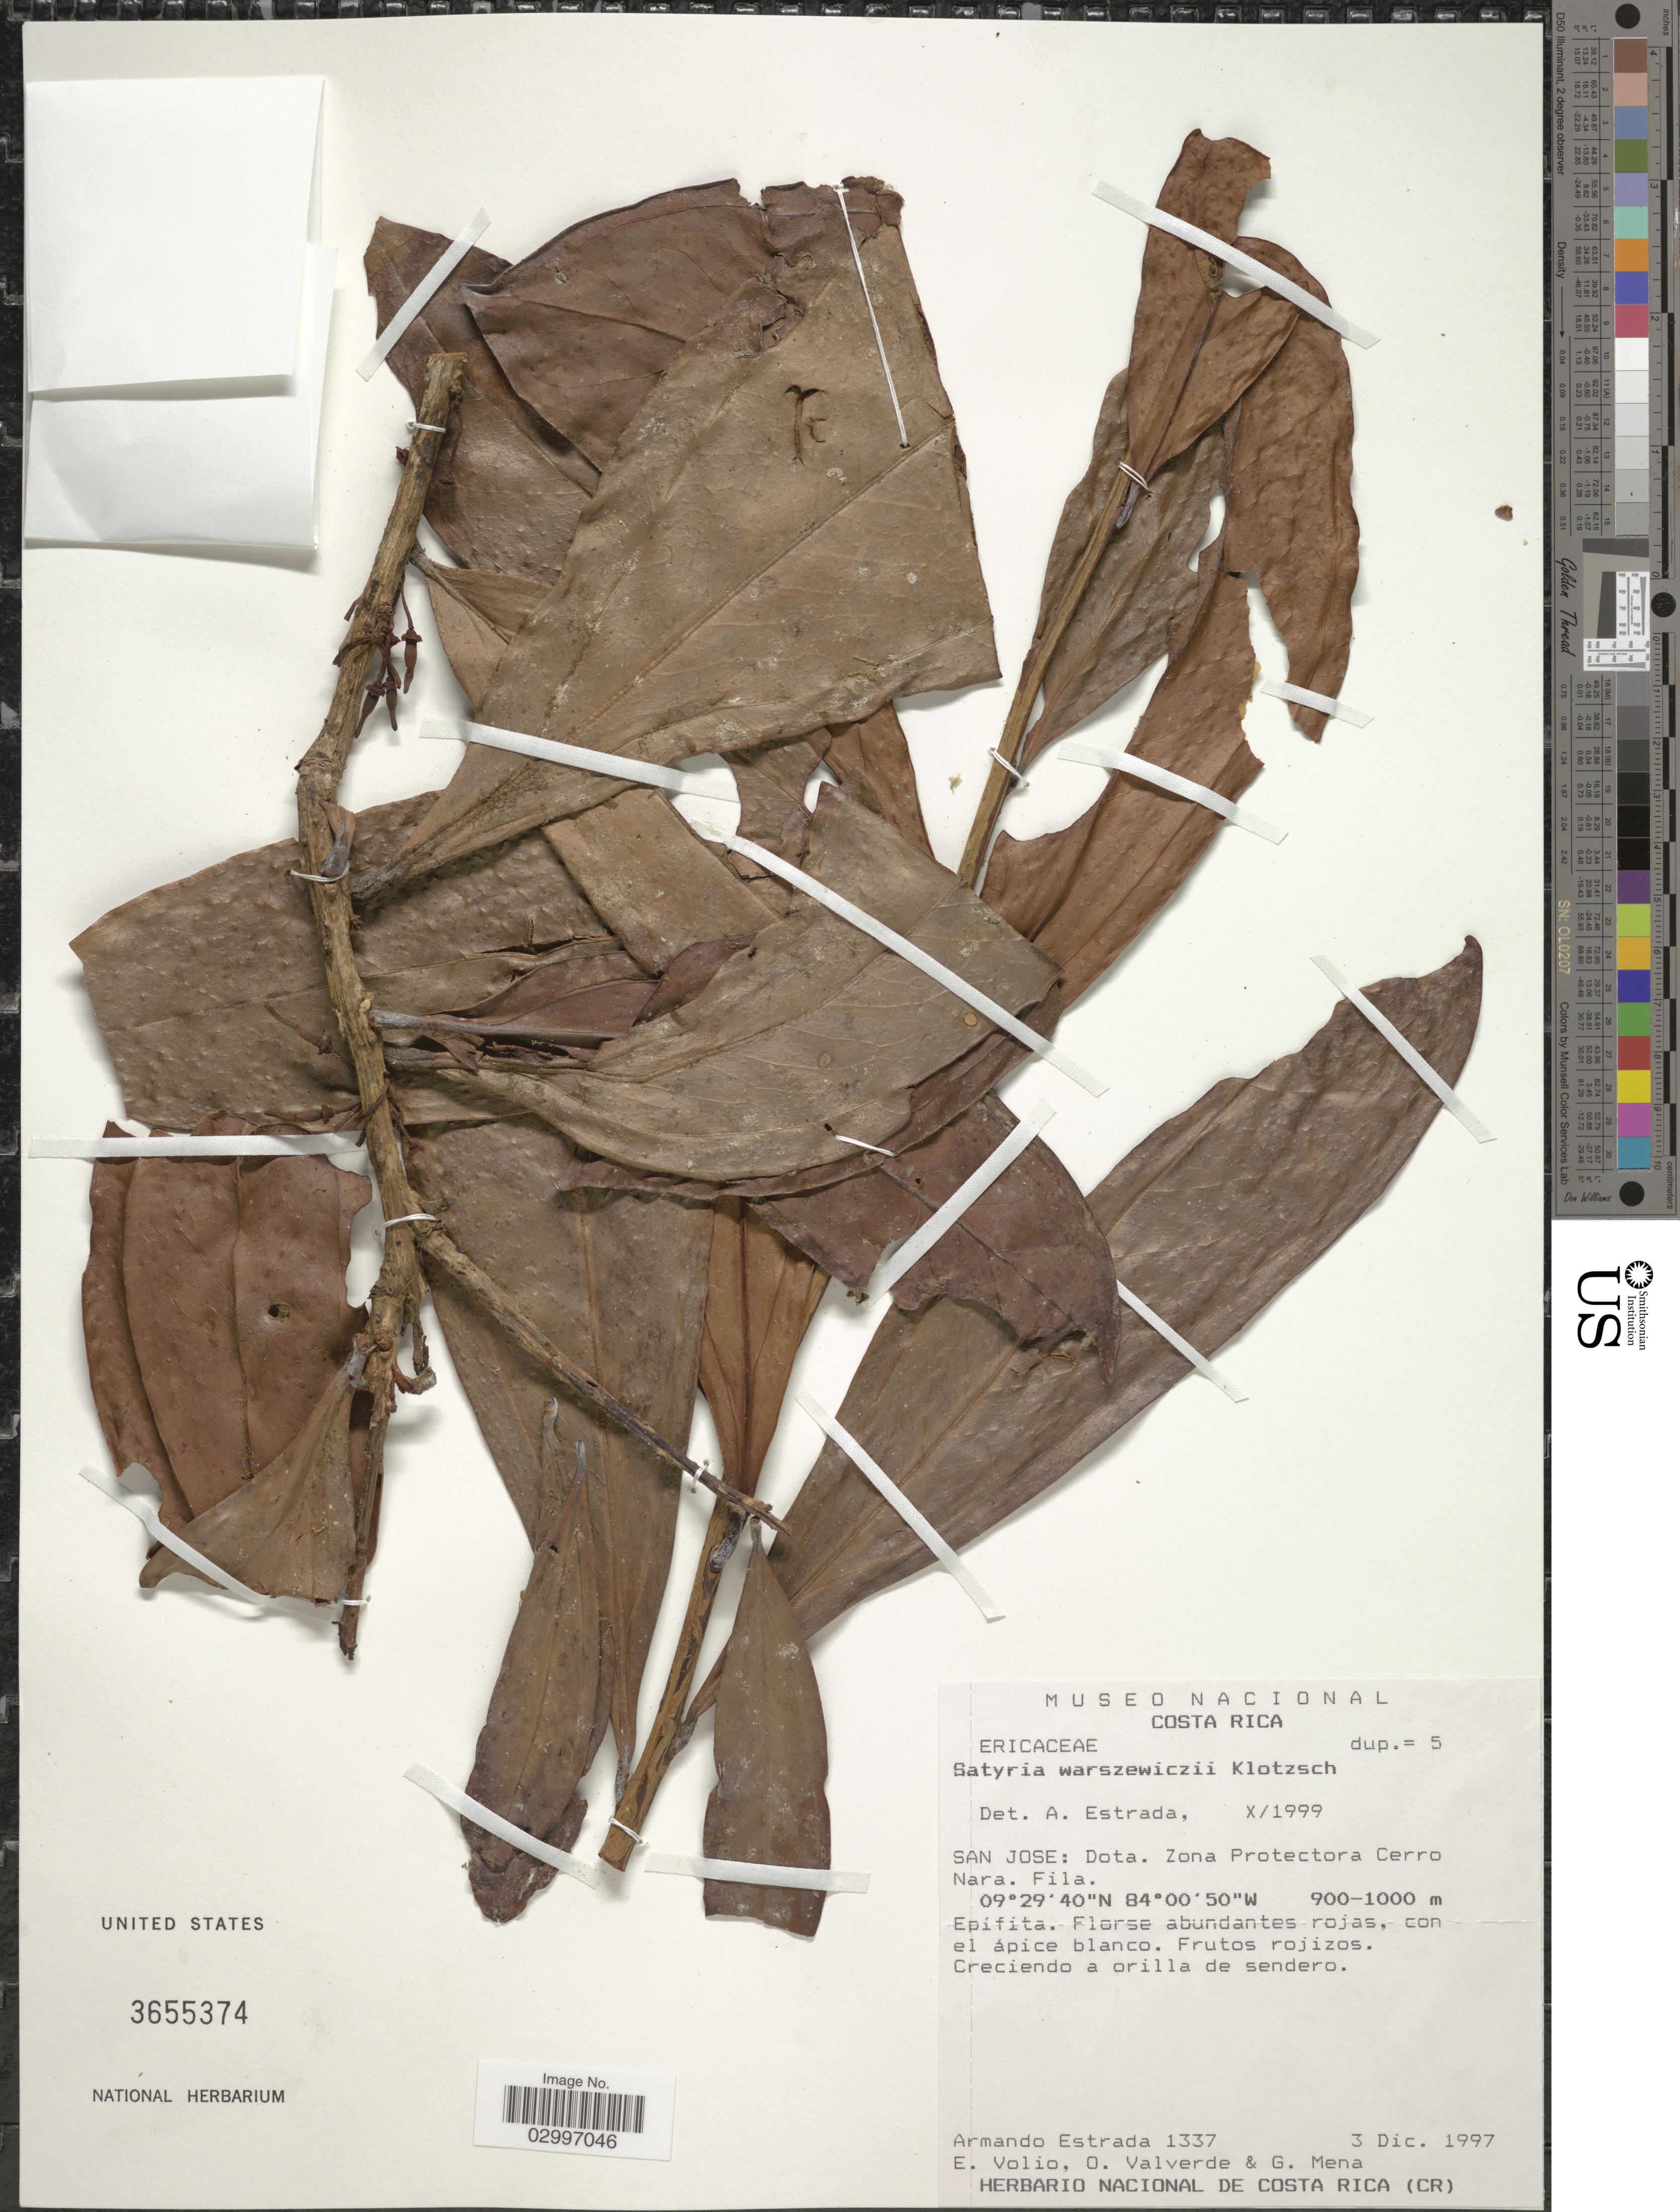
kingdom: Plantae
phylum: Tracheophyta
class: Magnoliopsida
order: Ericales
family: Ericaceae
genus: Satyria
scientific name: Satyria warszewiczii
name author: Klotzsch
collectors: A. Estrada, E. Volio, O. Valverde & G. Mena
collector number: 1337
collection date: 1997-12-03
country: Costa Rica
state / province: San José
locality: Dota, Zona Protectora Cerro Nara, Fila.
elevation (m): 900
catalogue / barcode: US 3655374